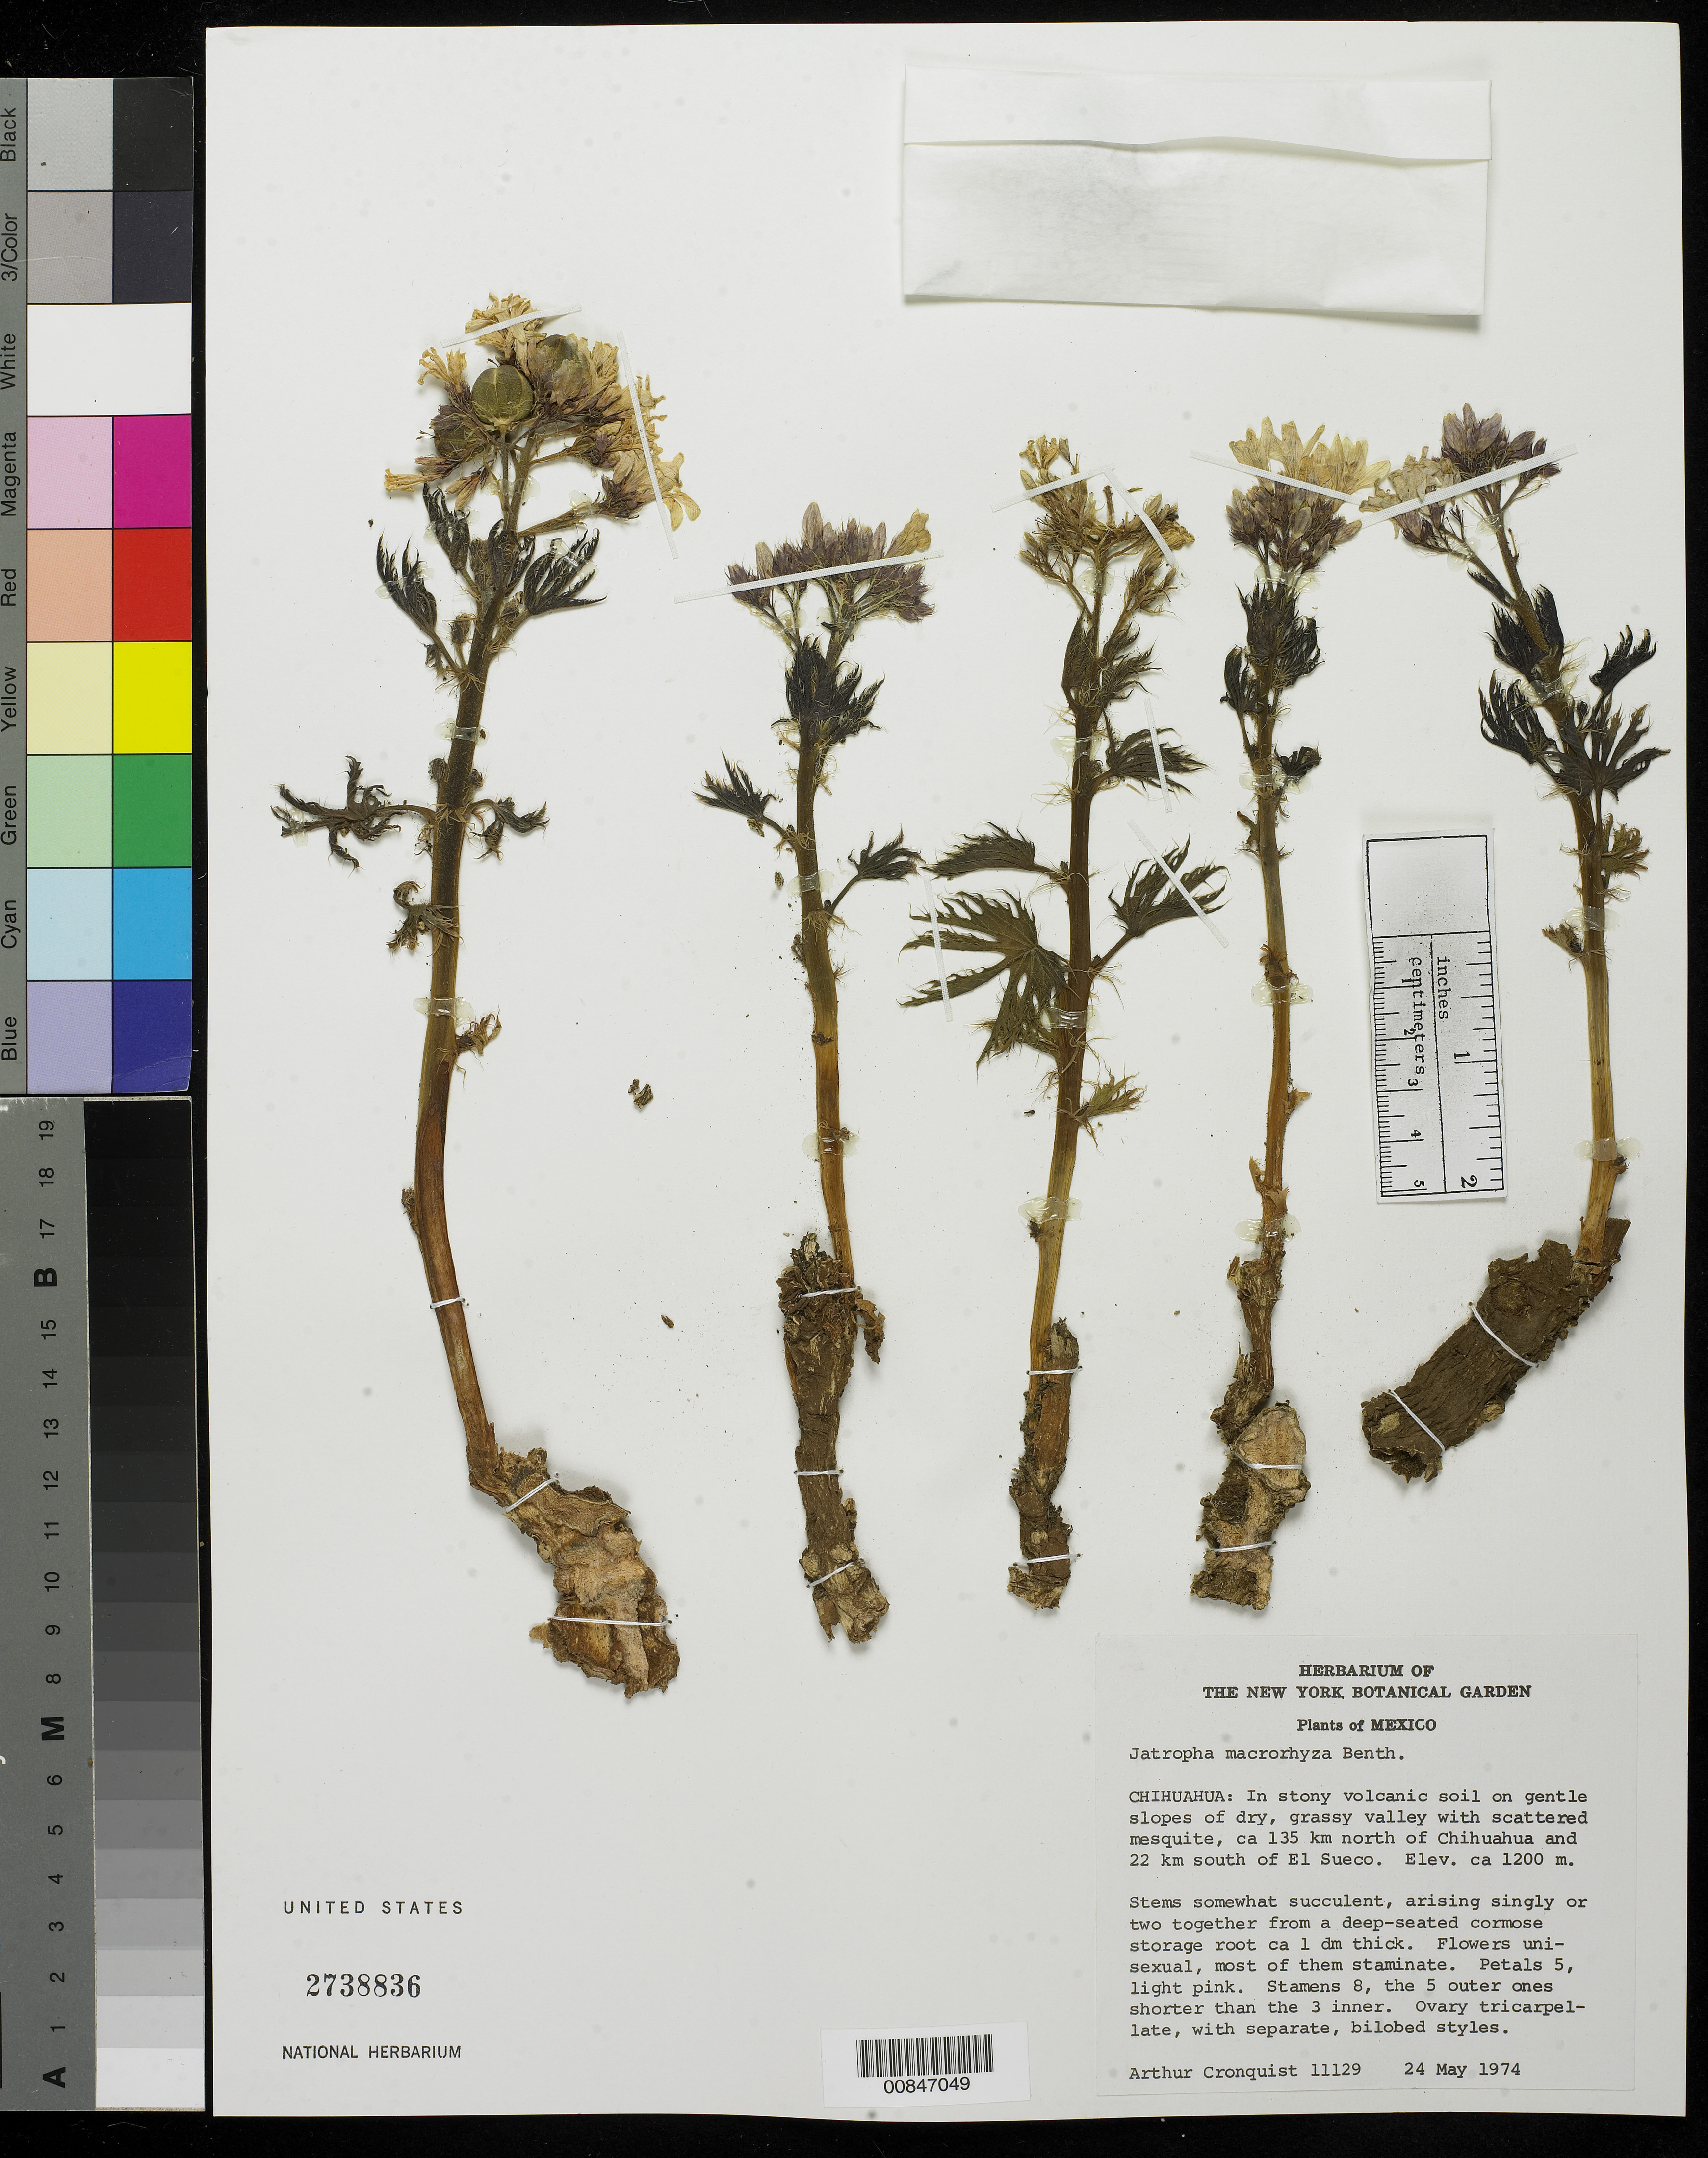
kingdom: Plantae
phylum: Tracheophyta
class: Magnoliopsida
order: Malpighiales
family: Euphorbiaceae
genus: Jatropha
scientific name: Jatropha macrorhiza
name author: Benth.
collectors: A. J. Cronquist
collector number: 11129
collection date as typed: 24 May 1974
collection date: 1974-05-24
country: Mexico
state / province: Chihuahua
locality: Ca. 135 km north of Chihuahua and 22 km south of El Sueco.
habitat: In stony volcanic soil on gentle slopes of dry, grassy valley with scattered mesquite.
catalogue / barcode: US 2738836